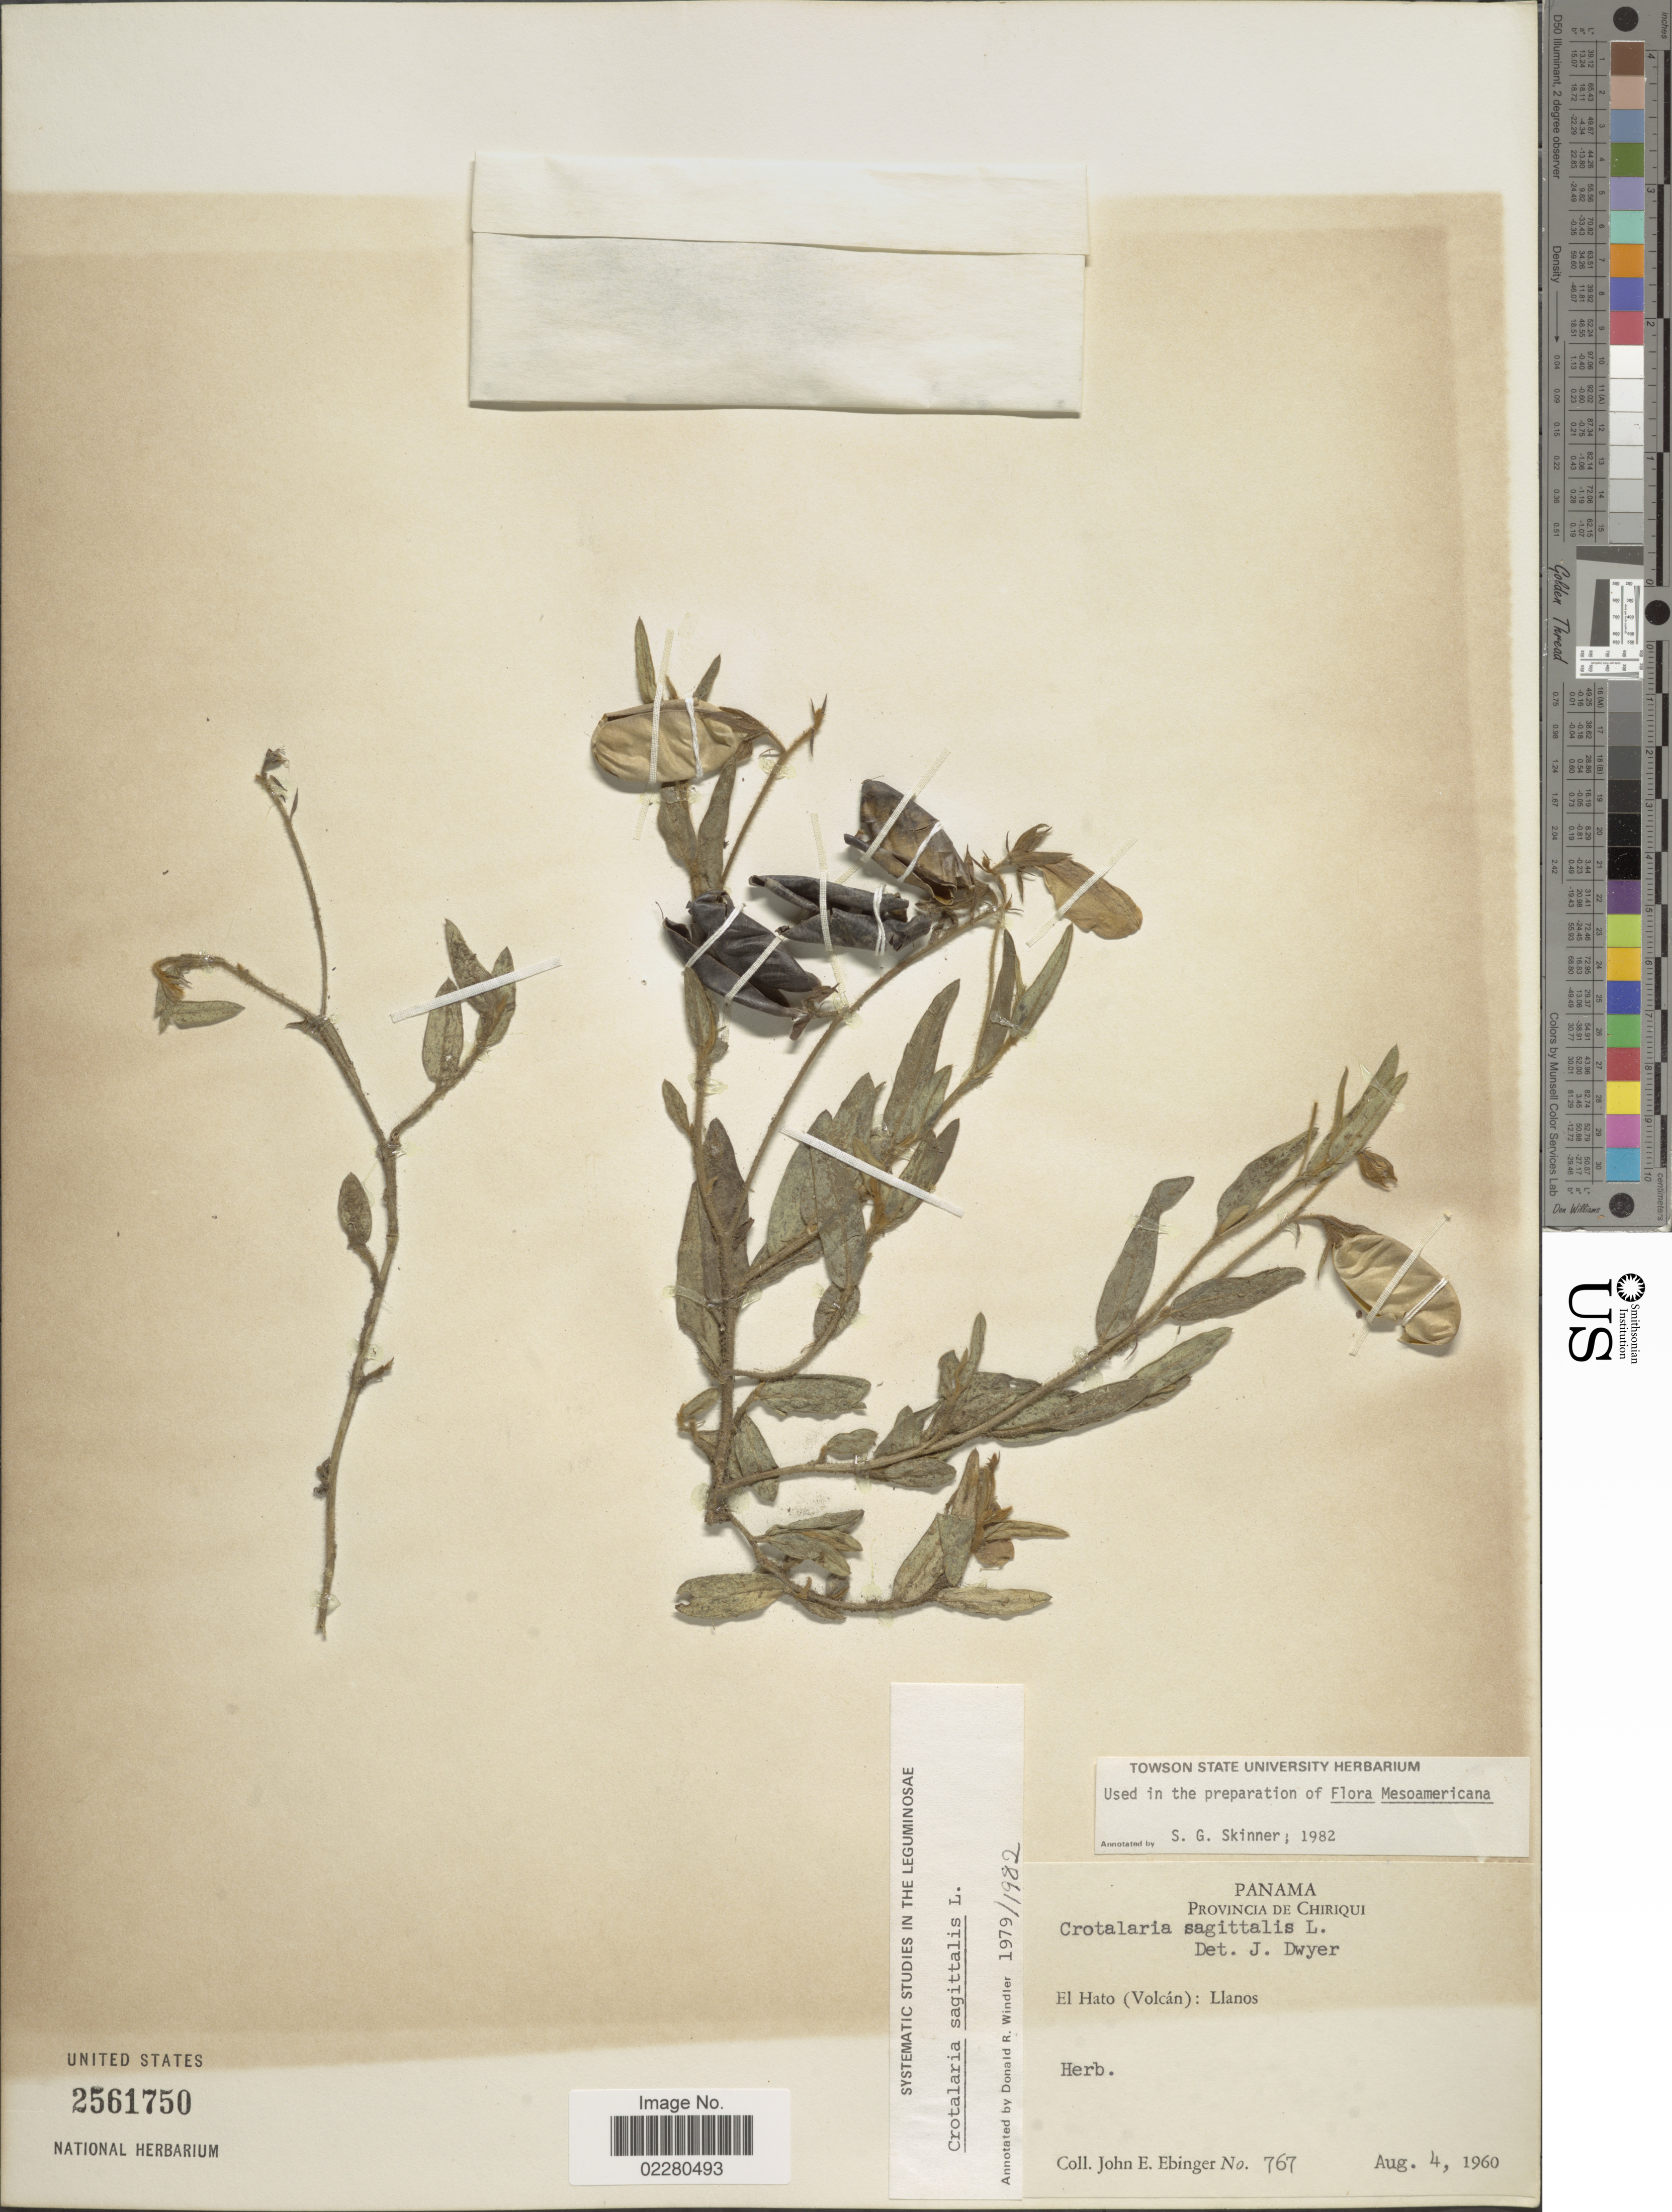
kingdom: Plantae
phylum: Tracheophyta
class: Magnoliopsida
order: Fabales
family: Fabaceae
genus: Crotalaria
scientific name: Crotalaria sagittalis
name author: L.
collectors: J. Ebinger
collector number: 767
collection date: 1960-08-04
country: Panama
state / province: Chiriqui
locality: Provincia de Chiriqui. El Hato (Volcán): Llanos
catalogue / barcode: US 2561750